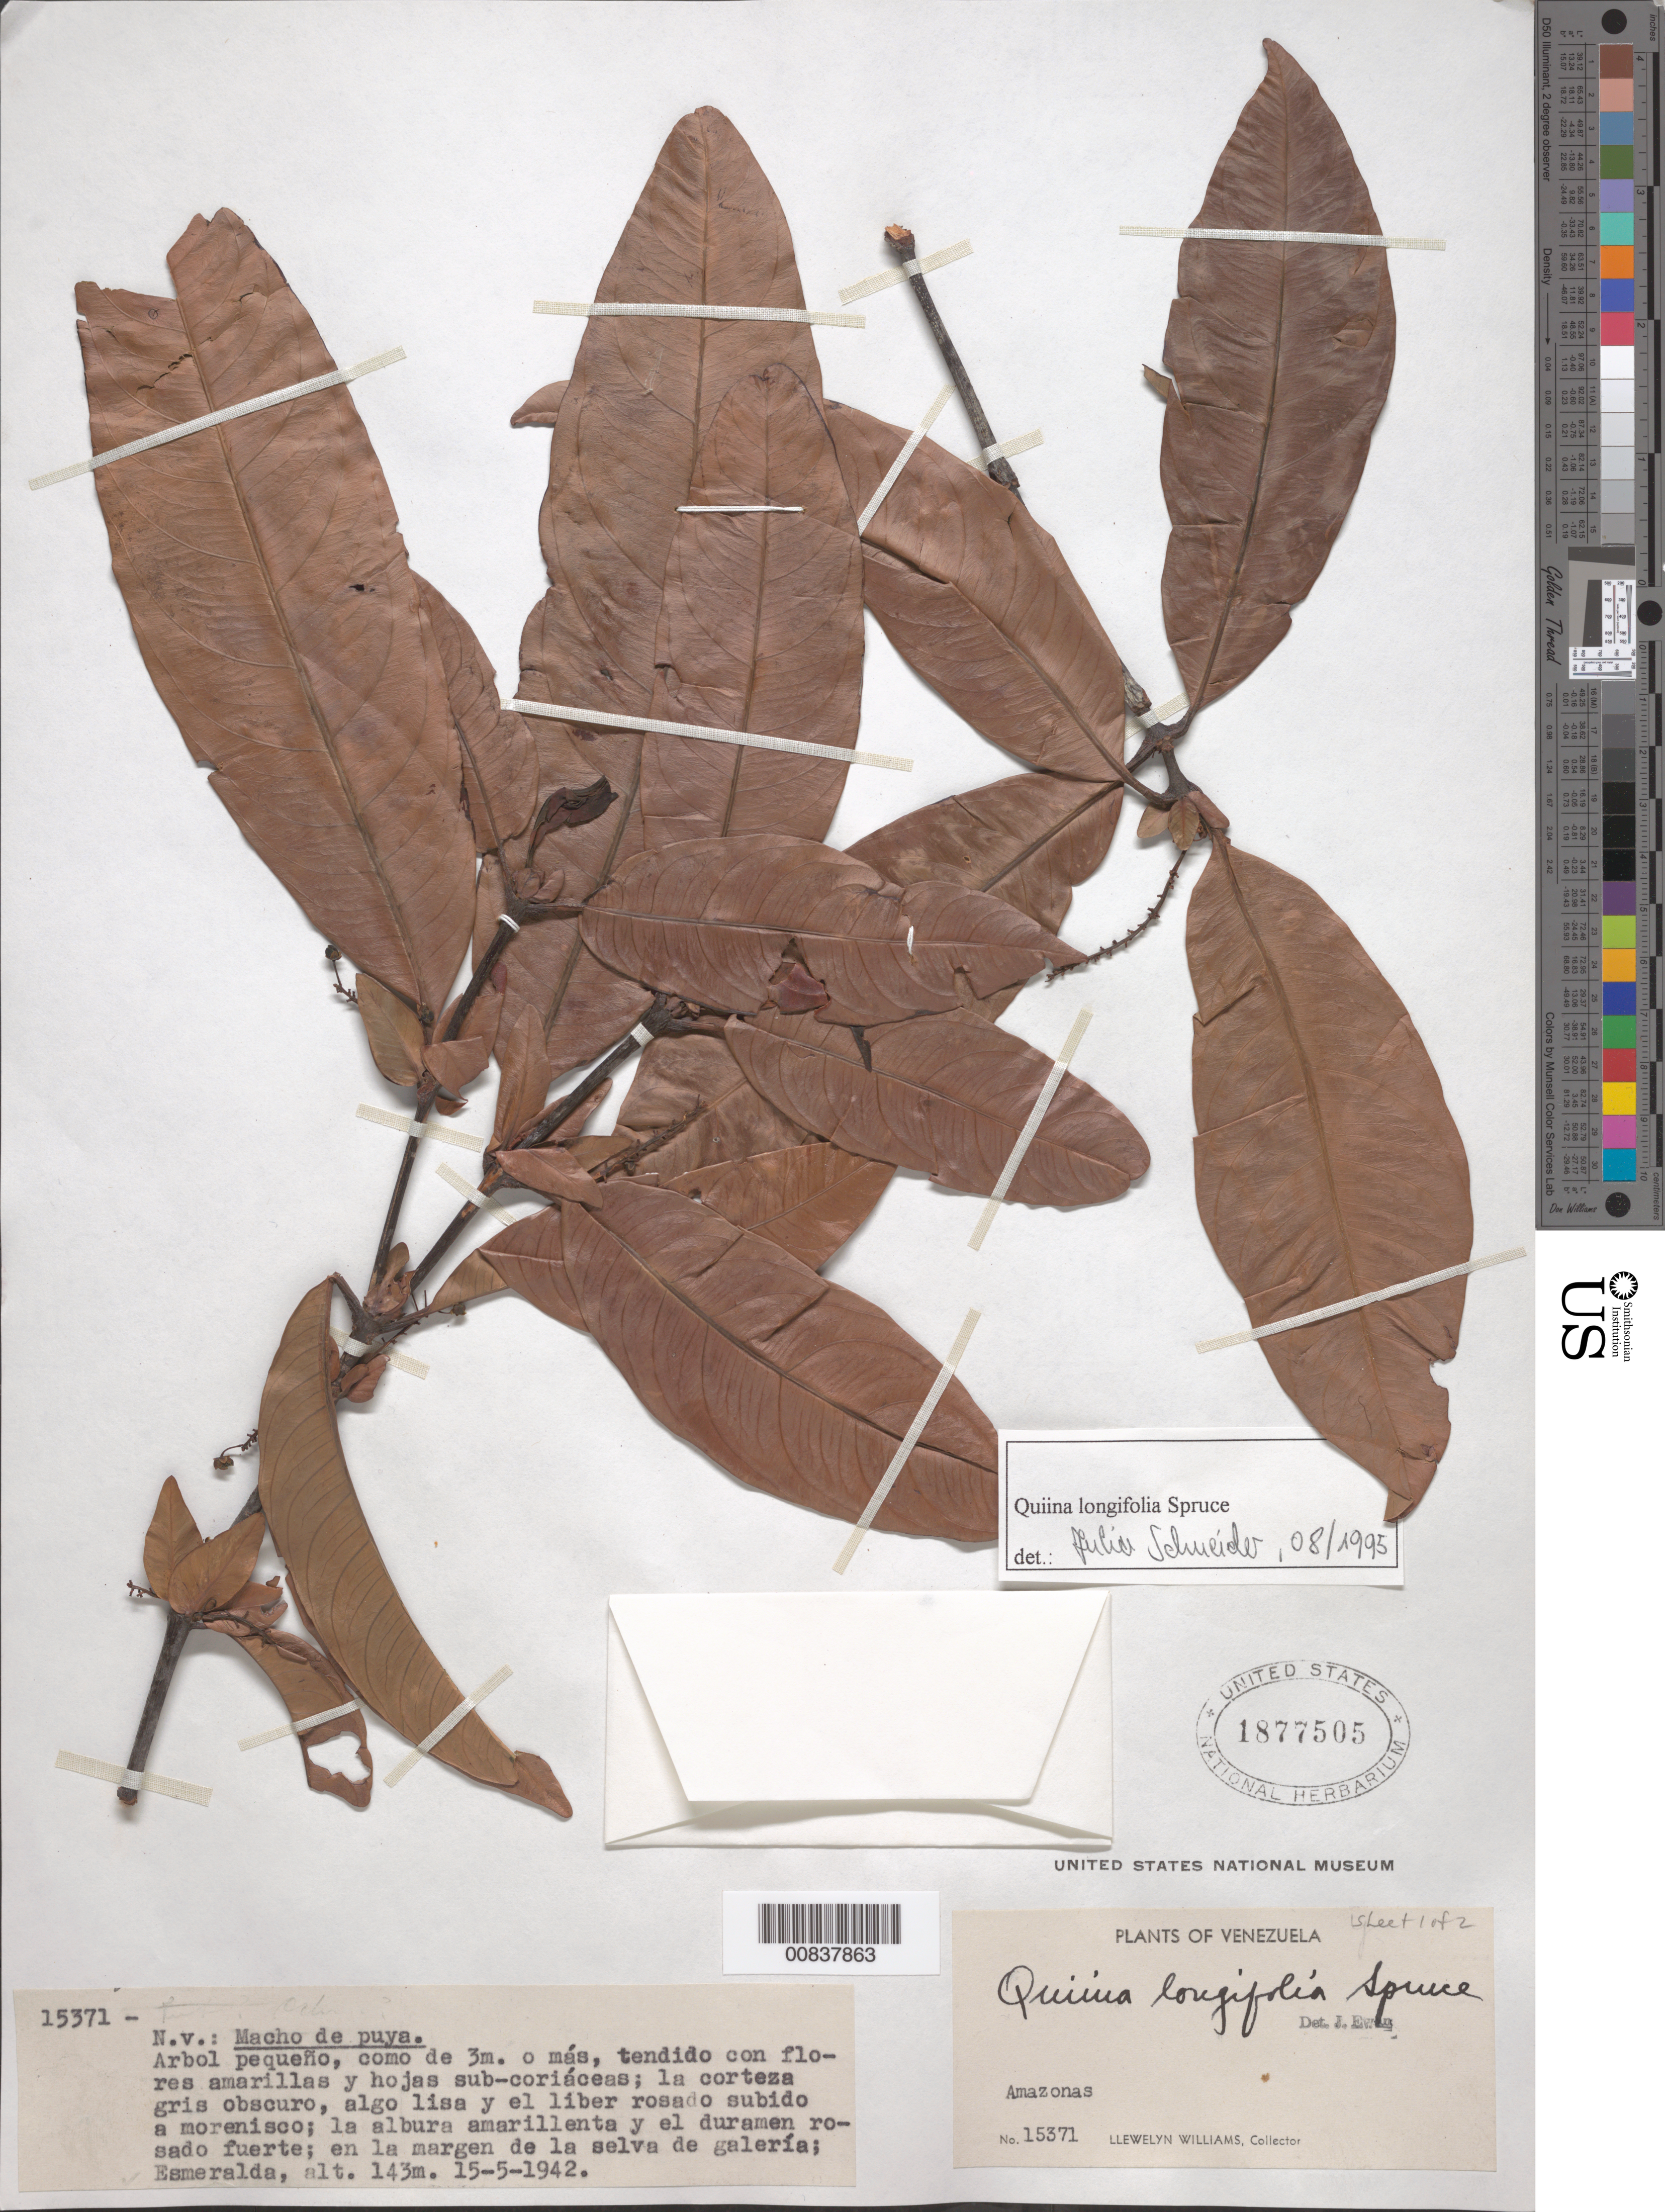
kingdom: Plantae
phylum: Tracheophyta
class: Magnoliopsida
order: Malpighiales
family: Quiinaceae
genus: Quiina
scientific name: Quiina longifolia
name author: Spruce ex Planch. & Triana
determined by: Schneider, J.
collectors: Ll. Williams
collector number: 15371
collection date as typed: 15-May-42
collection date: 1942-05-15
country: Venezuela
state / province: Amazonas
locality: Esmeralda, Alto Orinoco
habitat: Margen de la selva de galeria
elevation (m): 143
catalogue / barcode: US 1877505